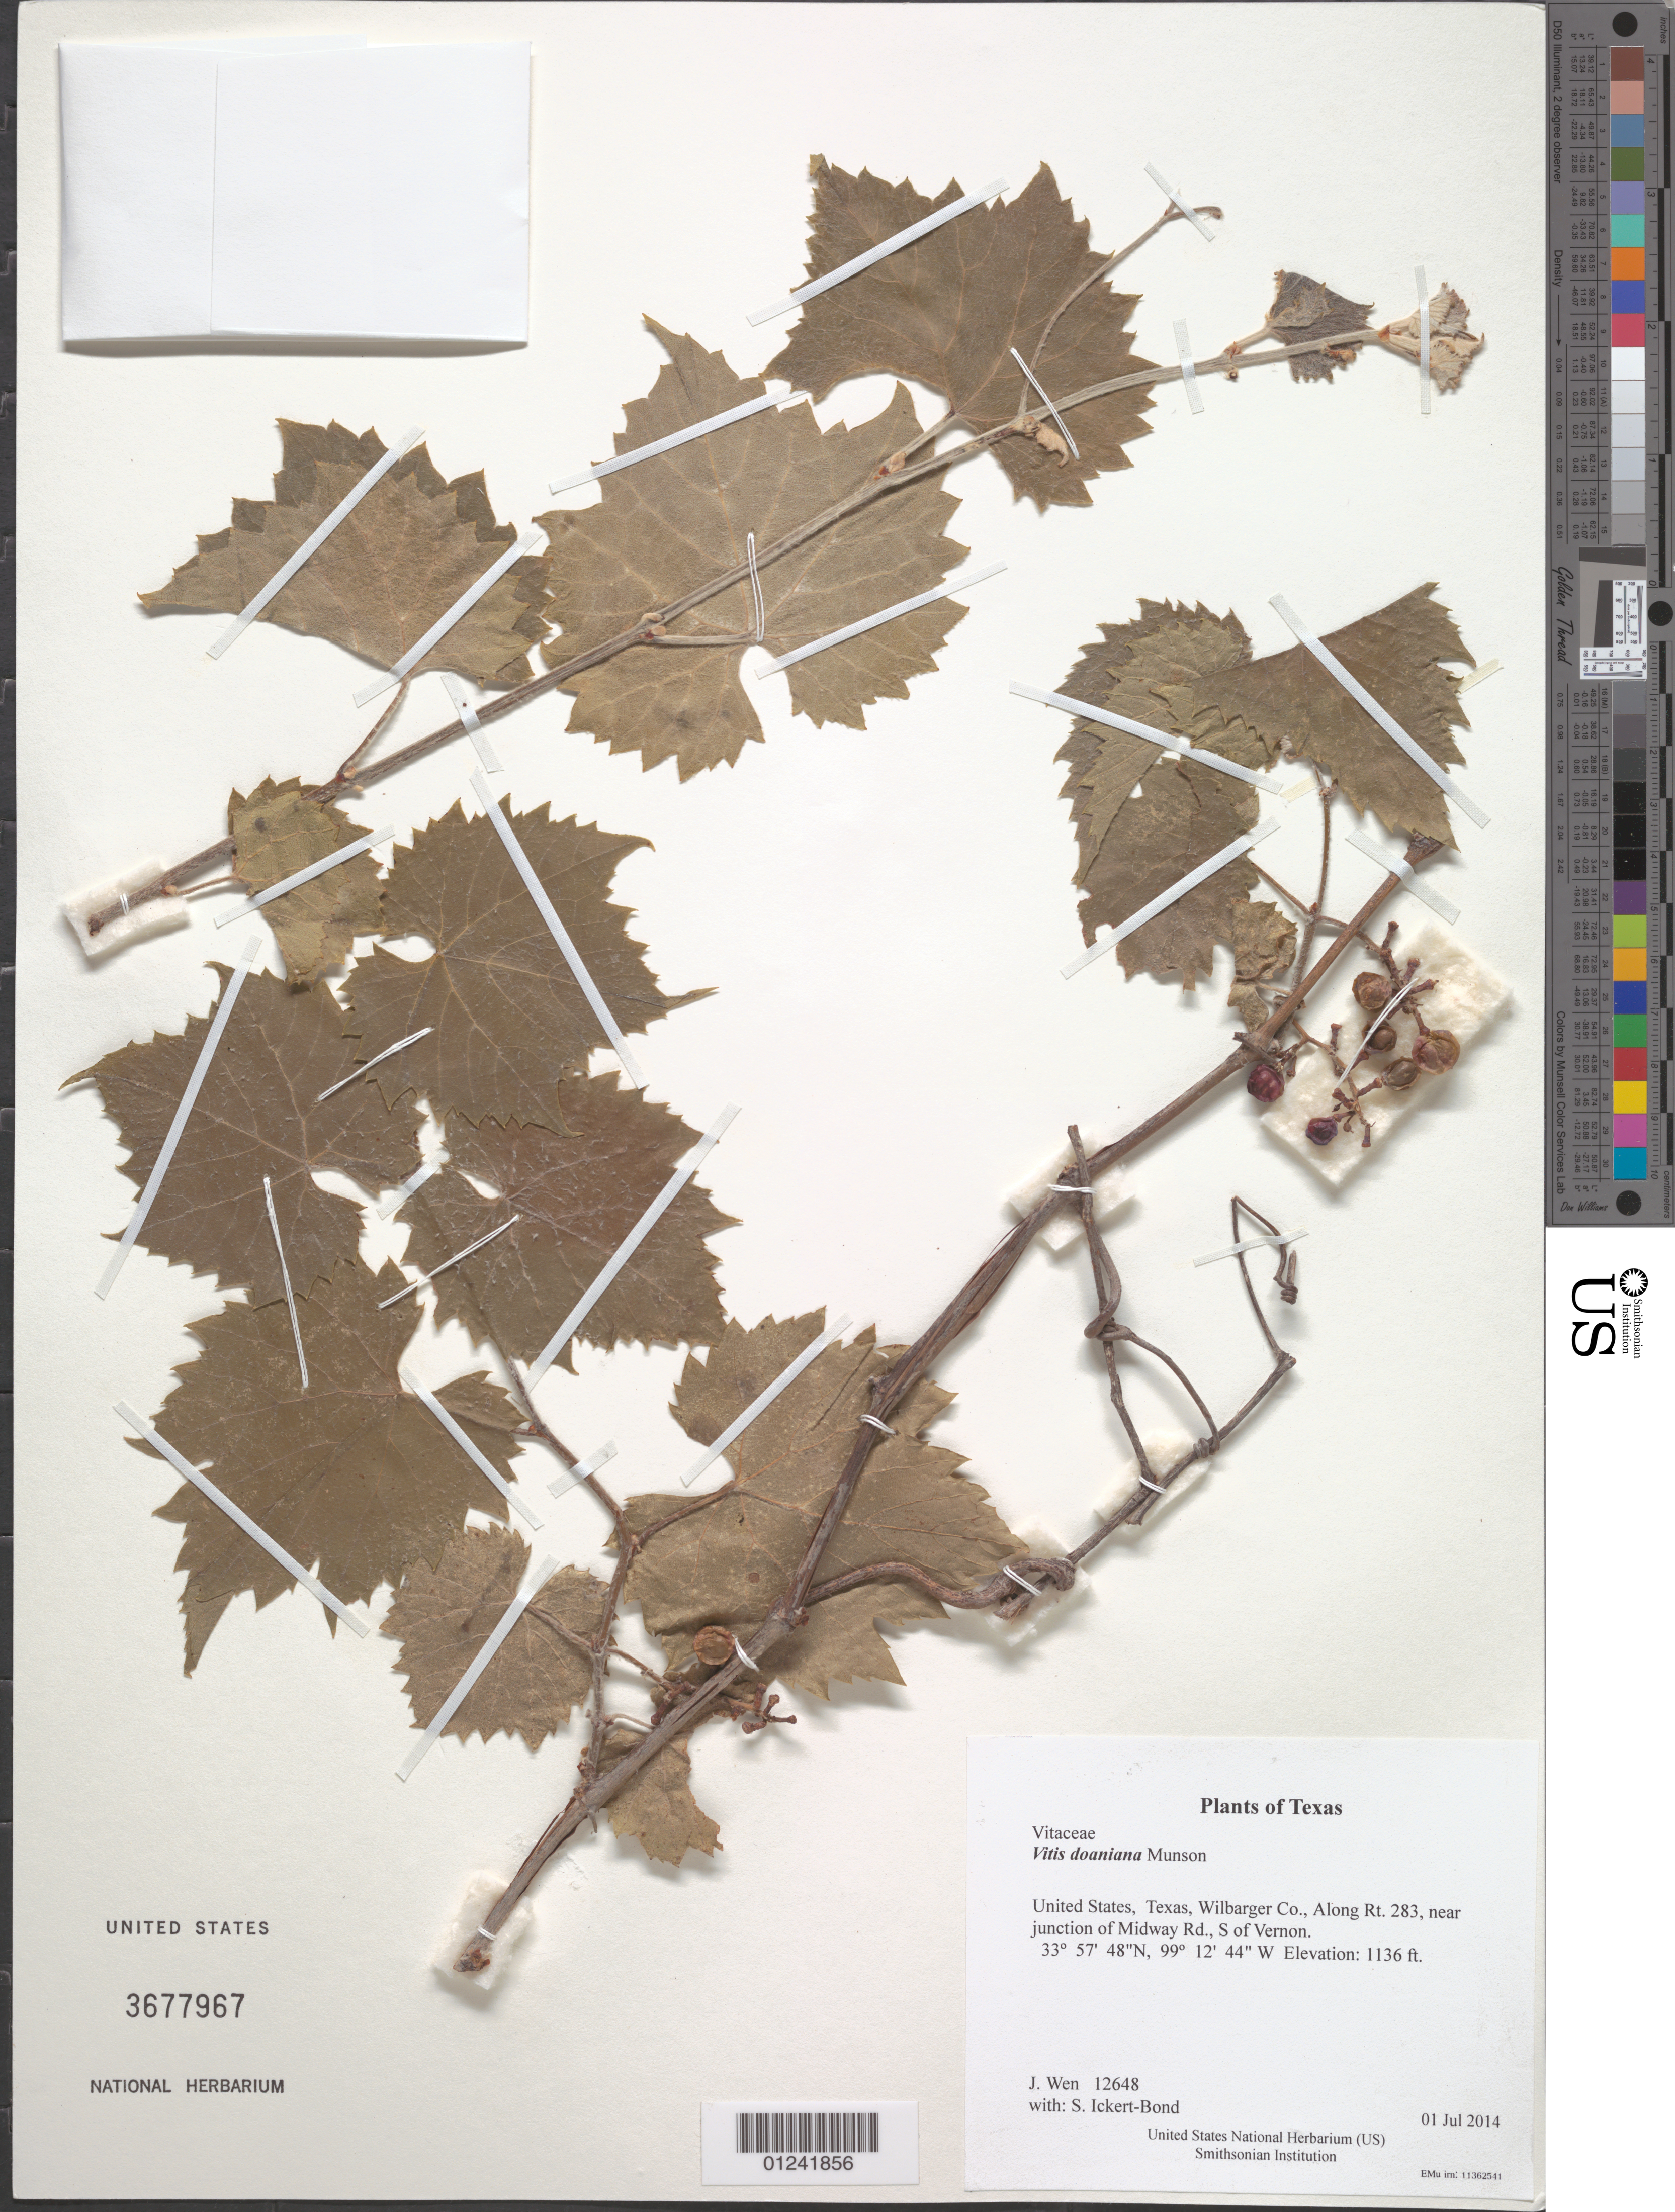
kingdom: Plantae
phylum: Tracheophyta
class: Magnoliopsida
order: Vitales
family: Vitaceae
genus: Vitis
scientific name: Vitis doaniana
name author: Munson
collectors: J. Wen & S. Ickert-Bond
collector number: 12648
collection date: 2014-07-01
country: United States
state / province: Texas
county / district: Wilbarger Co.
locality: Along Rt. 283, near junction of Midway Rd., S of Vernon.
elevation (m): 346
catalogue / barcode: US 3677967